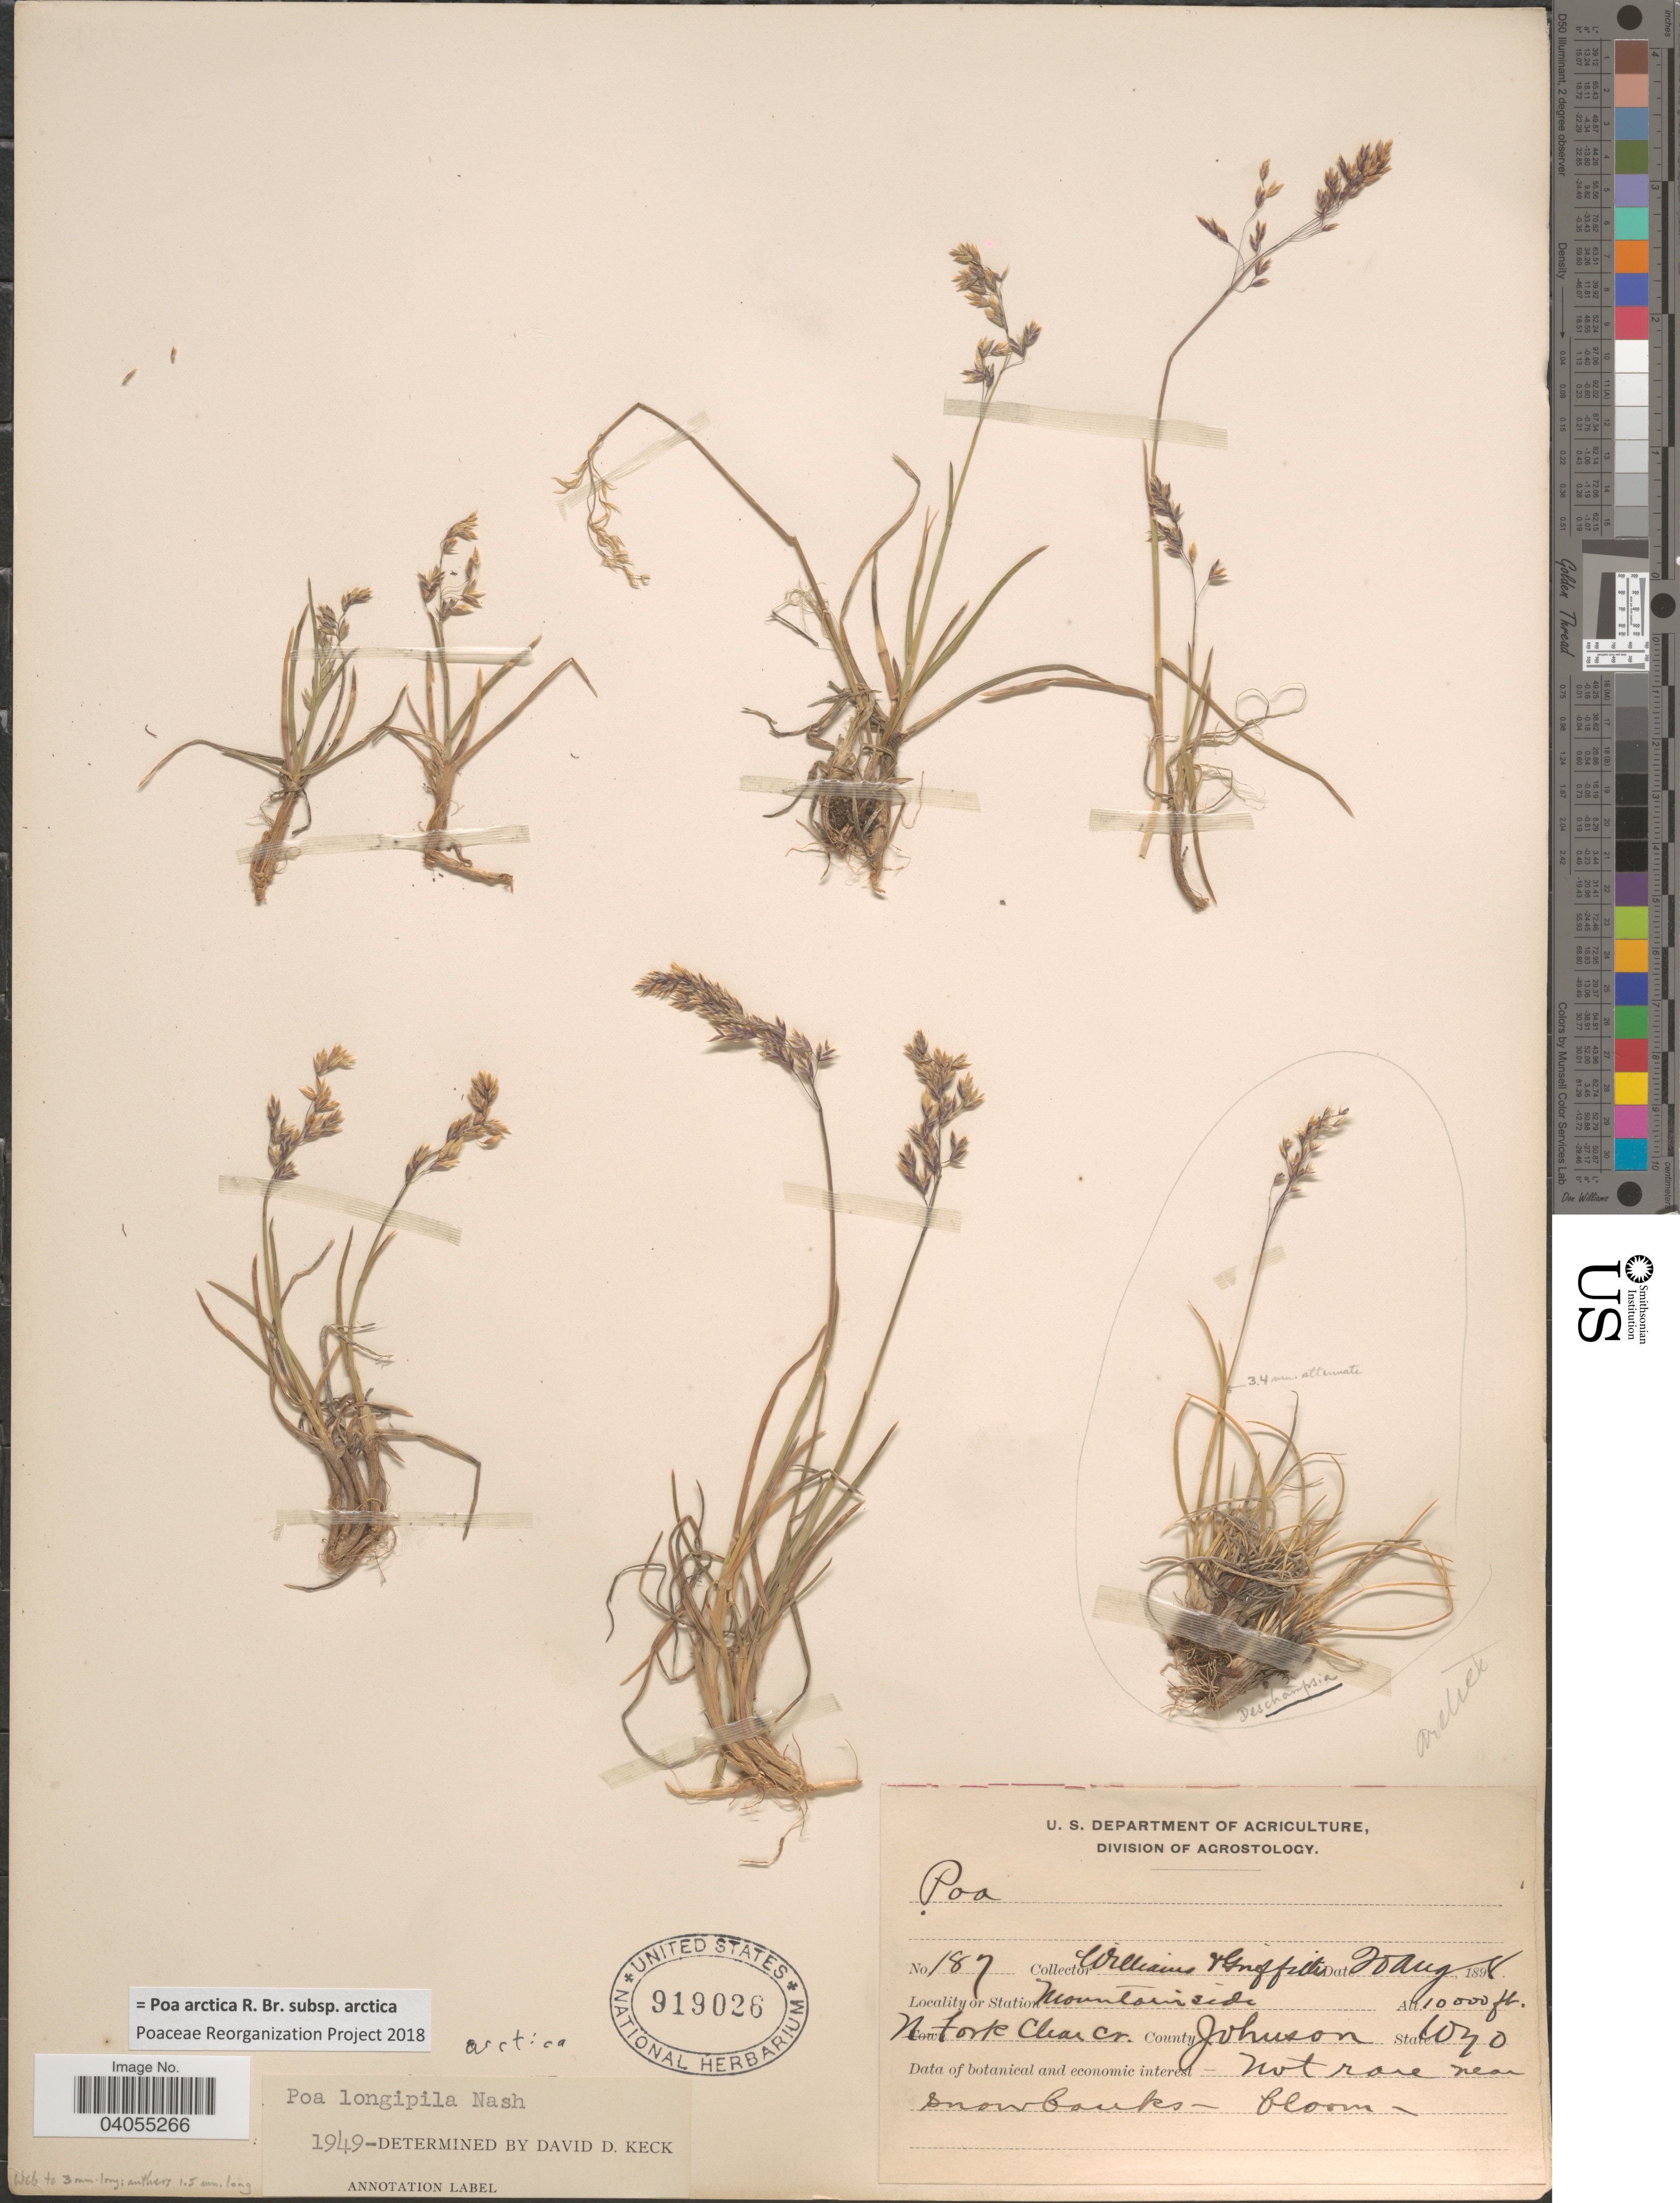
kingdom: Plantae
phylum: Tracheophyta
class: Liliopsida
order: Poales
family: Poaceae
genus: Poa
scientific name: Poa arctica subsp. arctica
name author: R. Br.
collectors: -- Williams & -- Griffiths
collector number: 187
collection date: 1898-08-20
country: United States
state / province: Wyoming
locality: Station Mountainside. N Fork Clear cr. County Johnson.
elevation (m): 3048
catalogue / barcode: US 919026